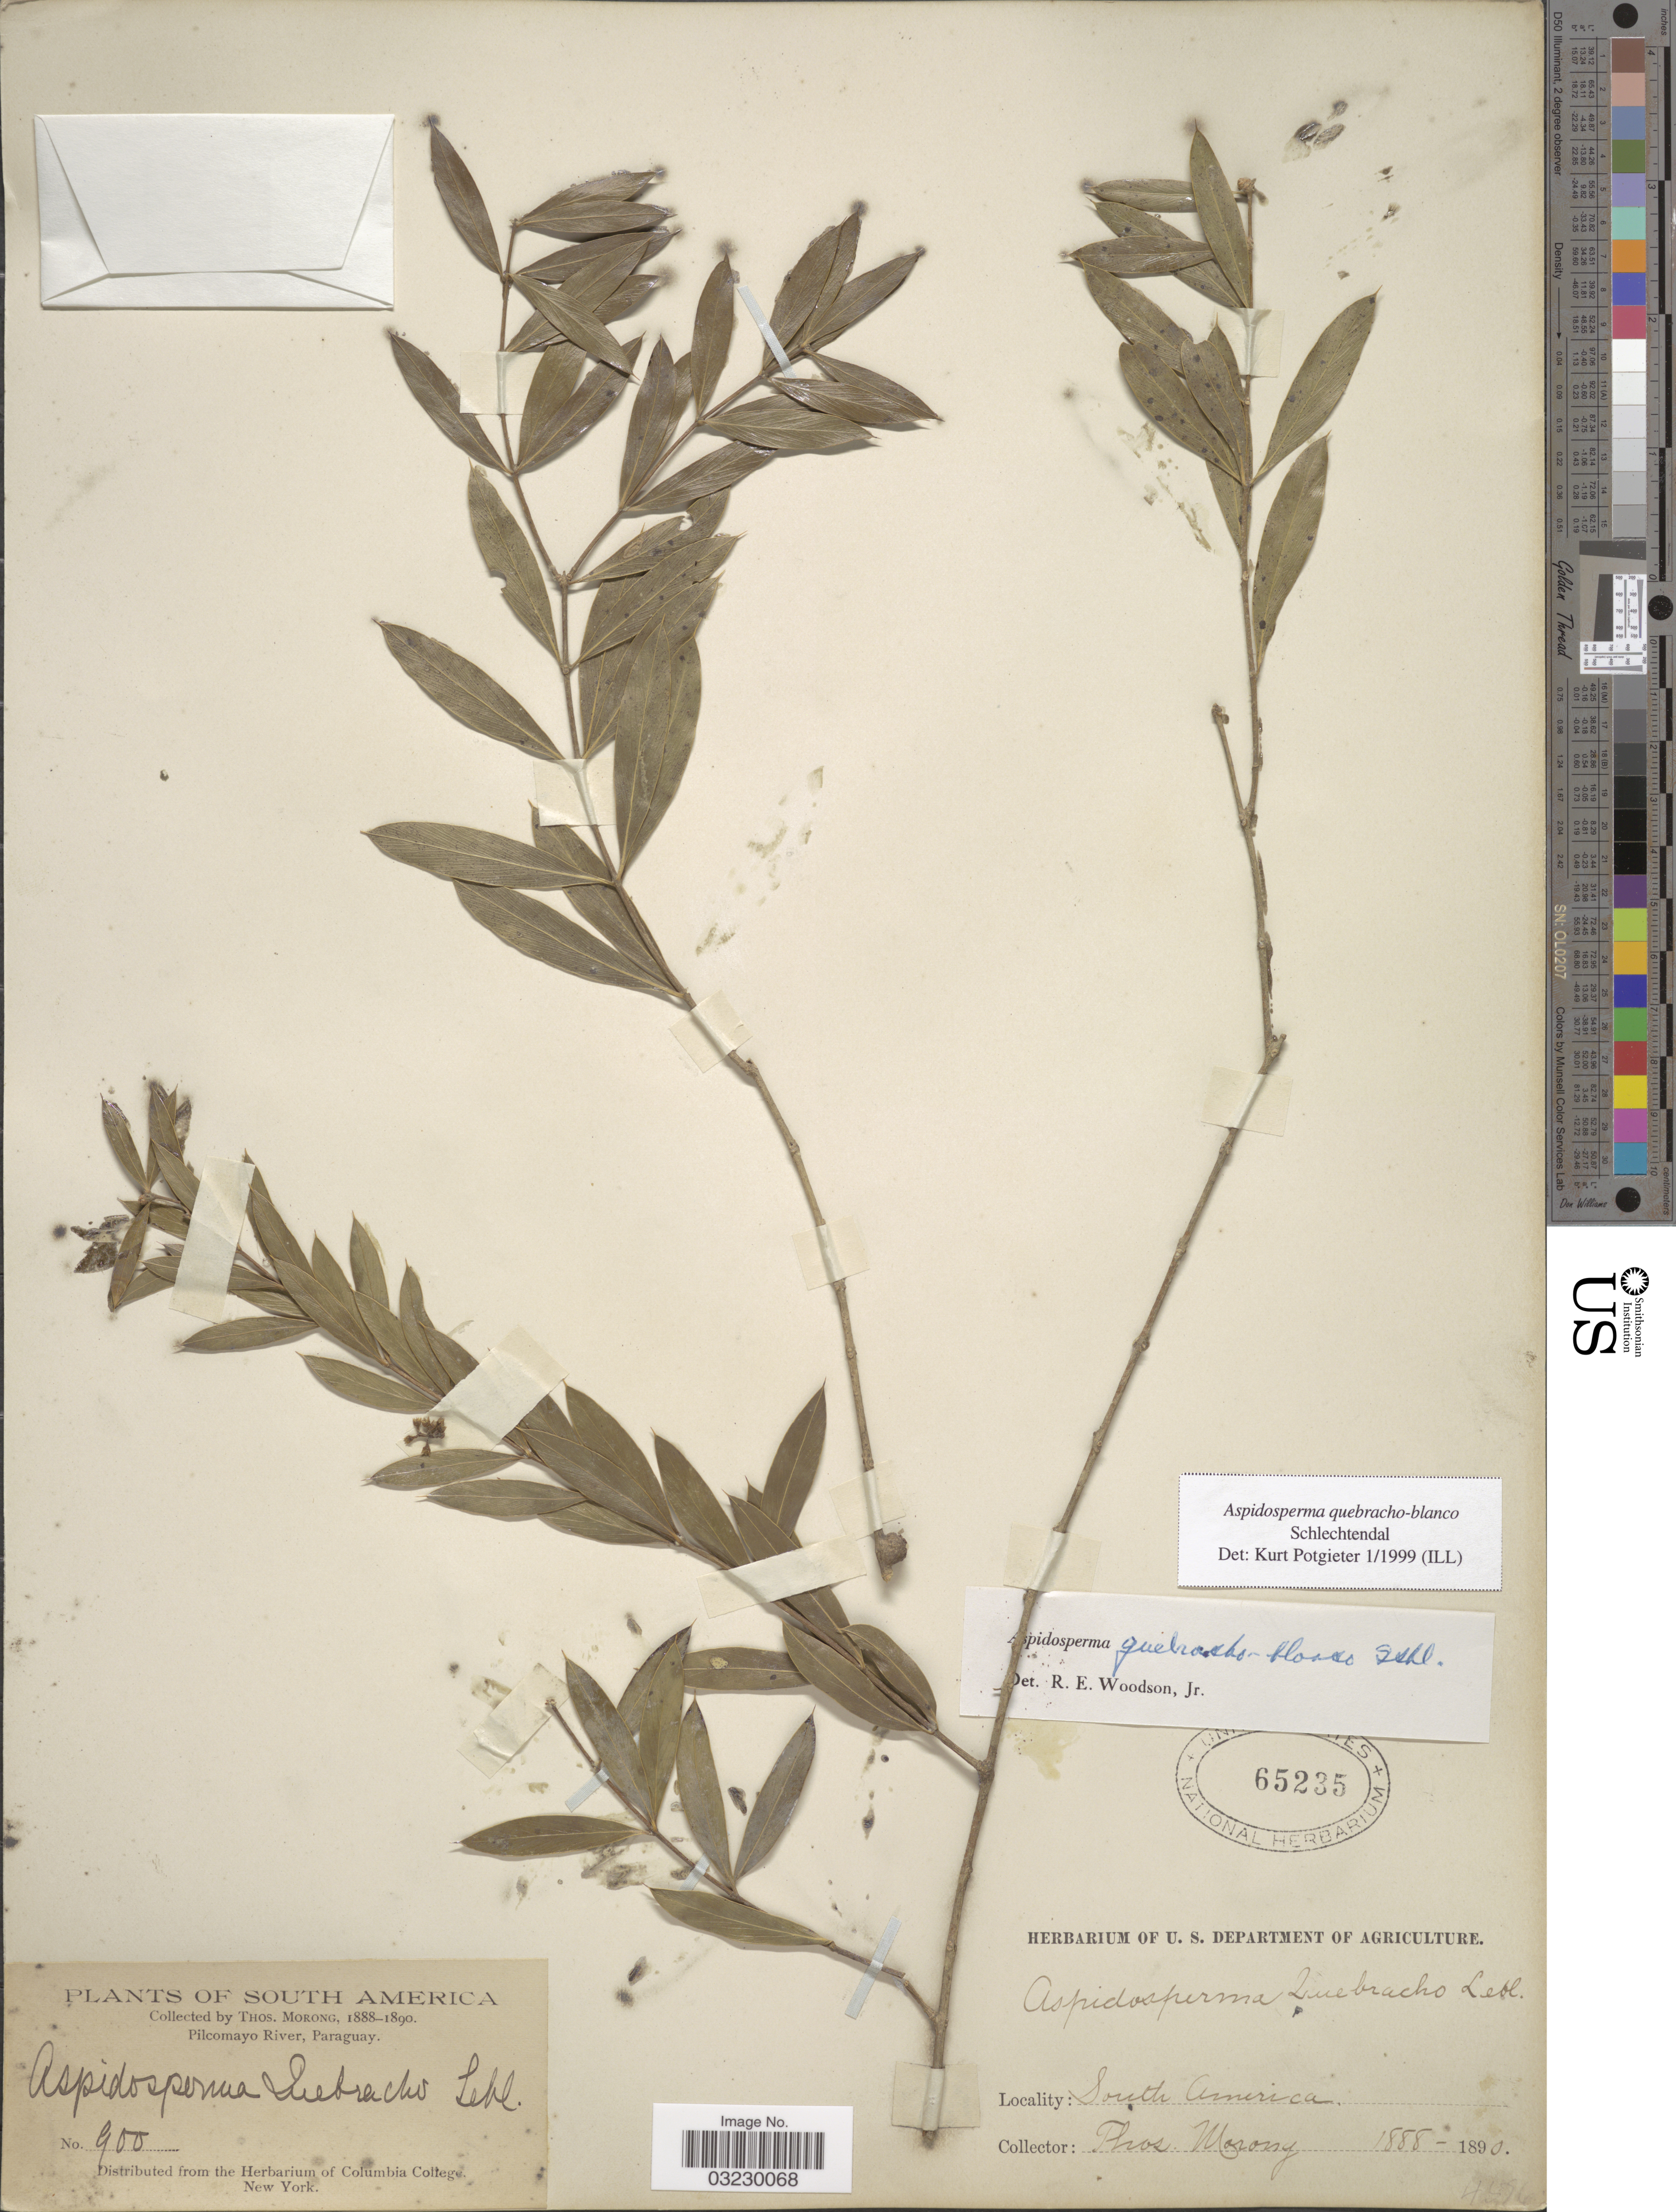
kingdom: Plantae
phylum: Tracheophyta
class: Magnoliopsida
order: Gentianales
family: Apocynaceae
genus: Aspidosperma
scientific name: Aspidosperma quebracho-blanco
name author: Schltdl.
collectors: ex herb. T. Morong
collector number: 900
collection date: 1888/1890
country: Paraguay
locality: Pilcomayo River.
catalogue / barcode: US 65235